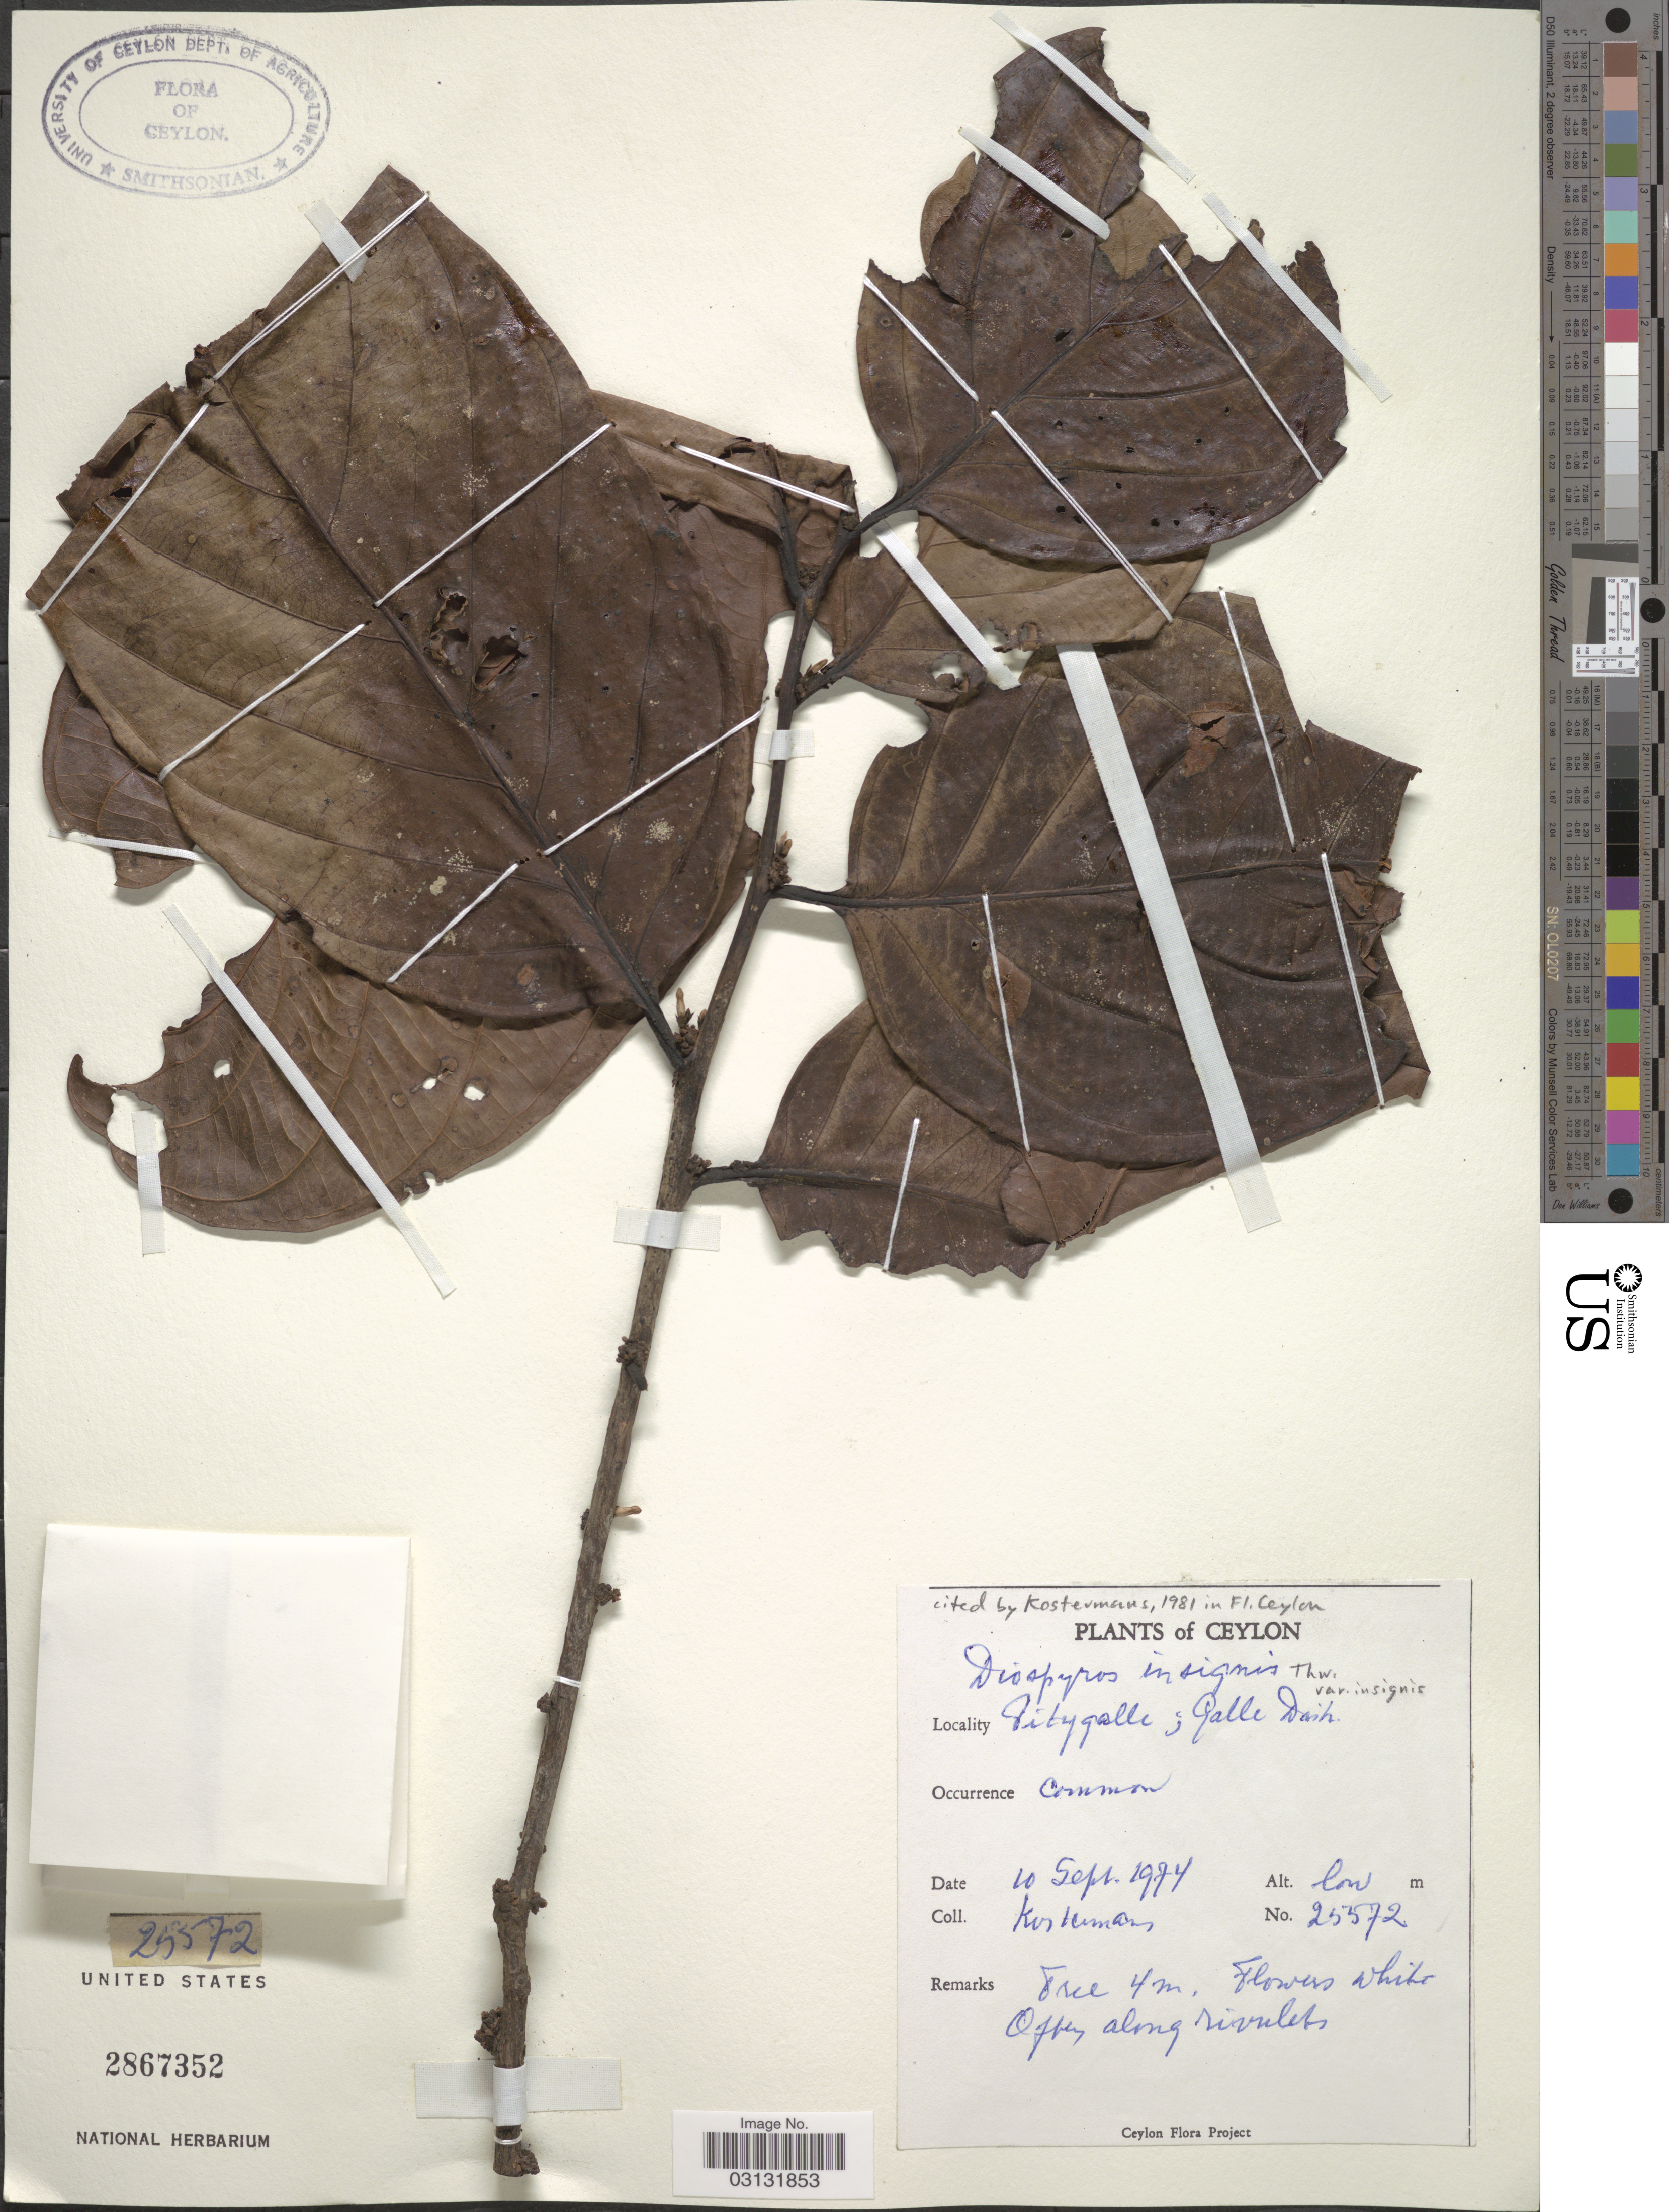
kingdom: Plantae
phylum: Tracheophyta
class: Magnoliopsida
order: Ericales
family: Ebenaceae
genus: Diospyros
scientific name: Diospyros insignis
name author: Thwaites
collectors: Kostermans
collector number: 25572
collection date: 1974-09-10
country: Sri Lanka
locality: Ceylon. Pitygalle; Galle Distr.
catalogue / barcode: US 2867352